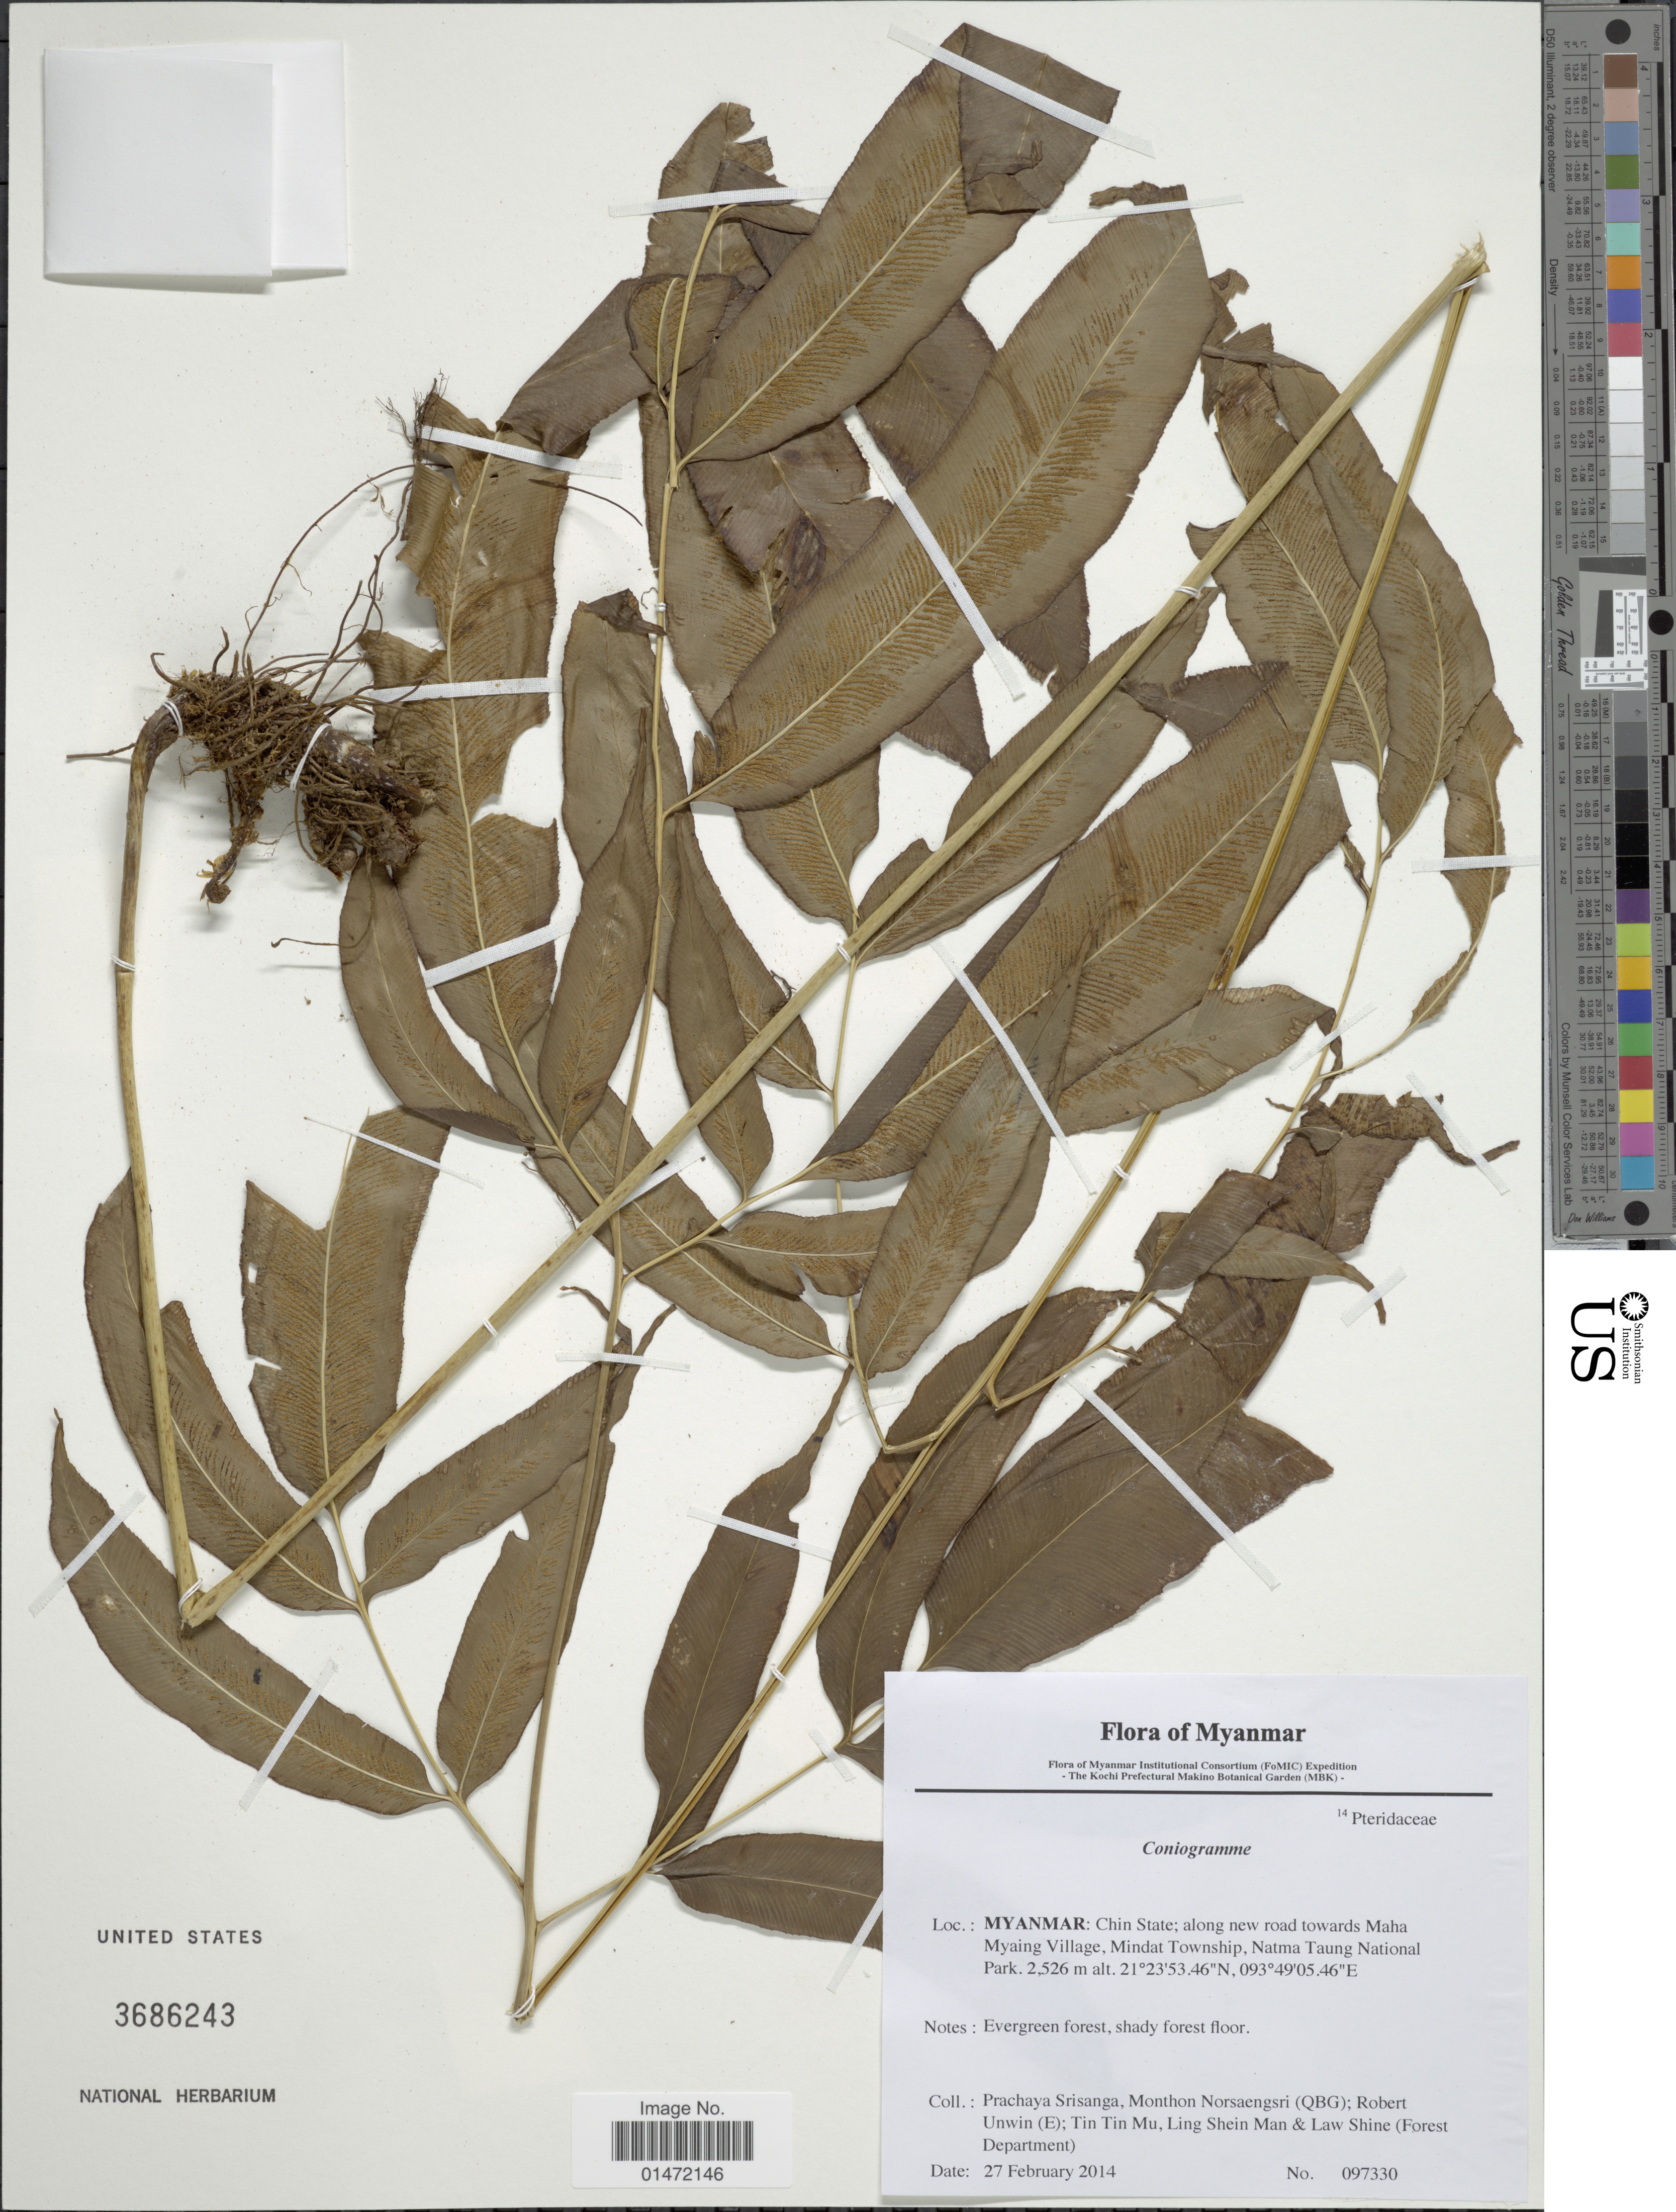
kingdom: Plantae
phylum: Tracheophyta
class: Polypodiopsida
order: Polypodiales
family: Pteridaceae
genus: Coniogramme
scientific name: Coniogramme sp.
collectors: P. Srisanga, M. Norsaengsri, R. Unwin, Tin Tin Mu & et al.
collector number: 97330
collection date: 2014-02-27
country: Myanmar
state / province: Chin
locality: Along new road towards Maha Myaing Village, Mindat Township, Natma Taung National Park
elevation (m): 2526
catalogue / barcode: US 3686243